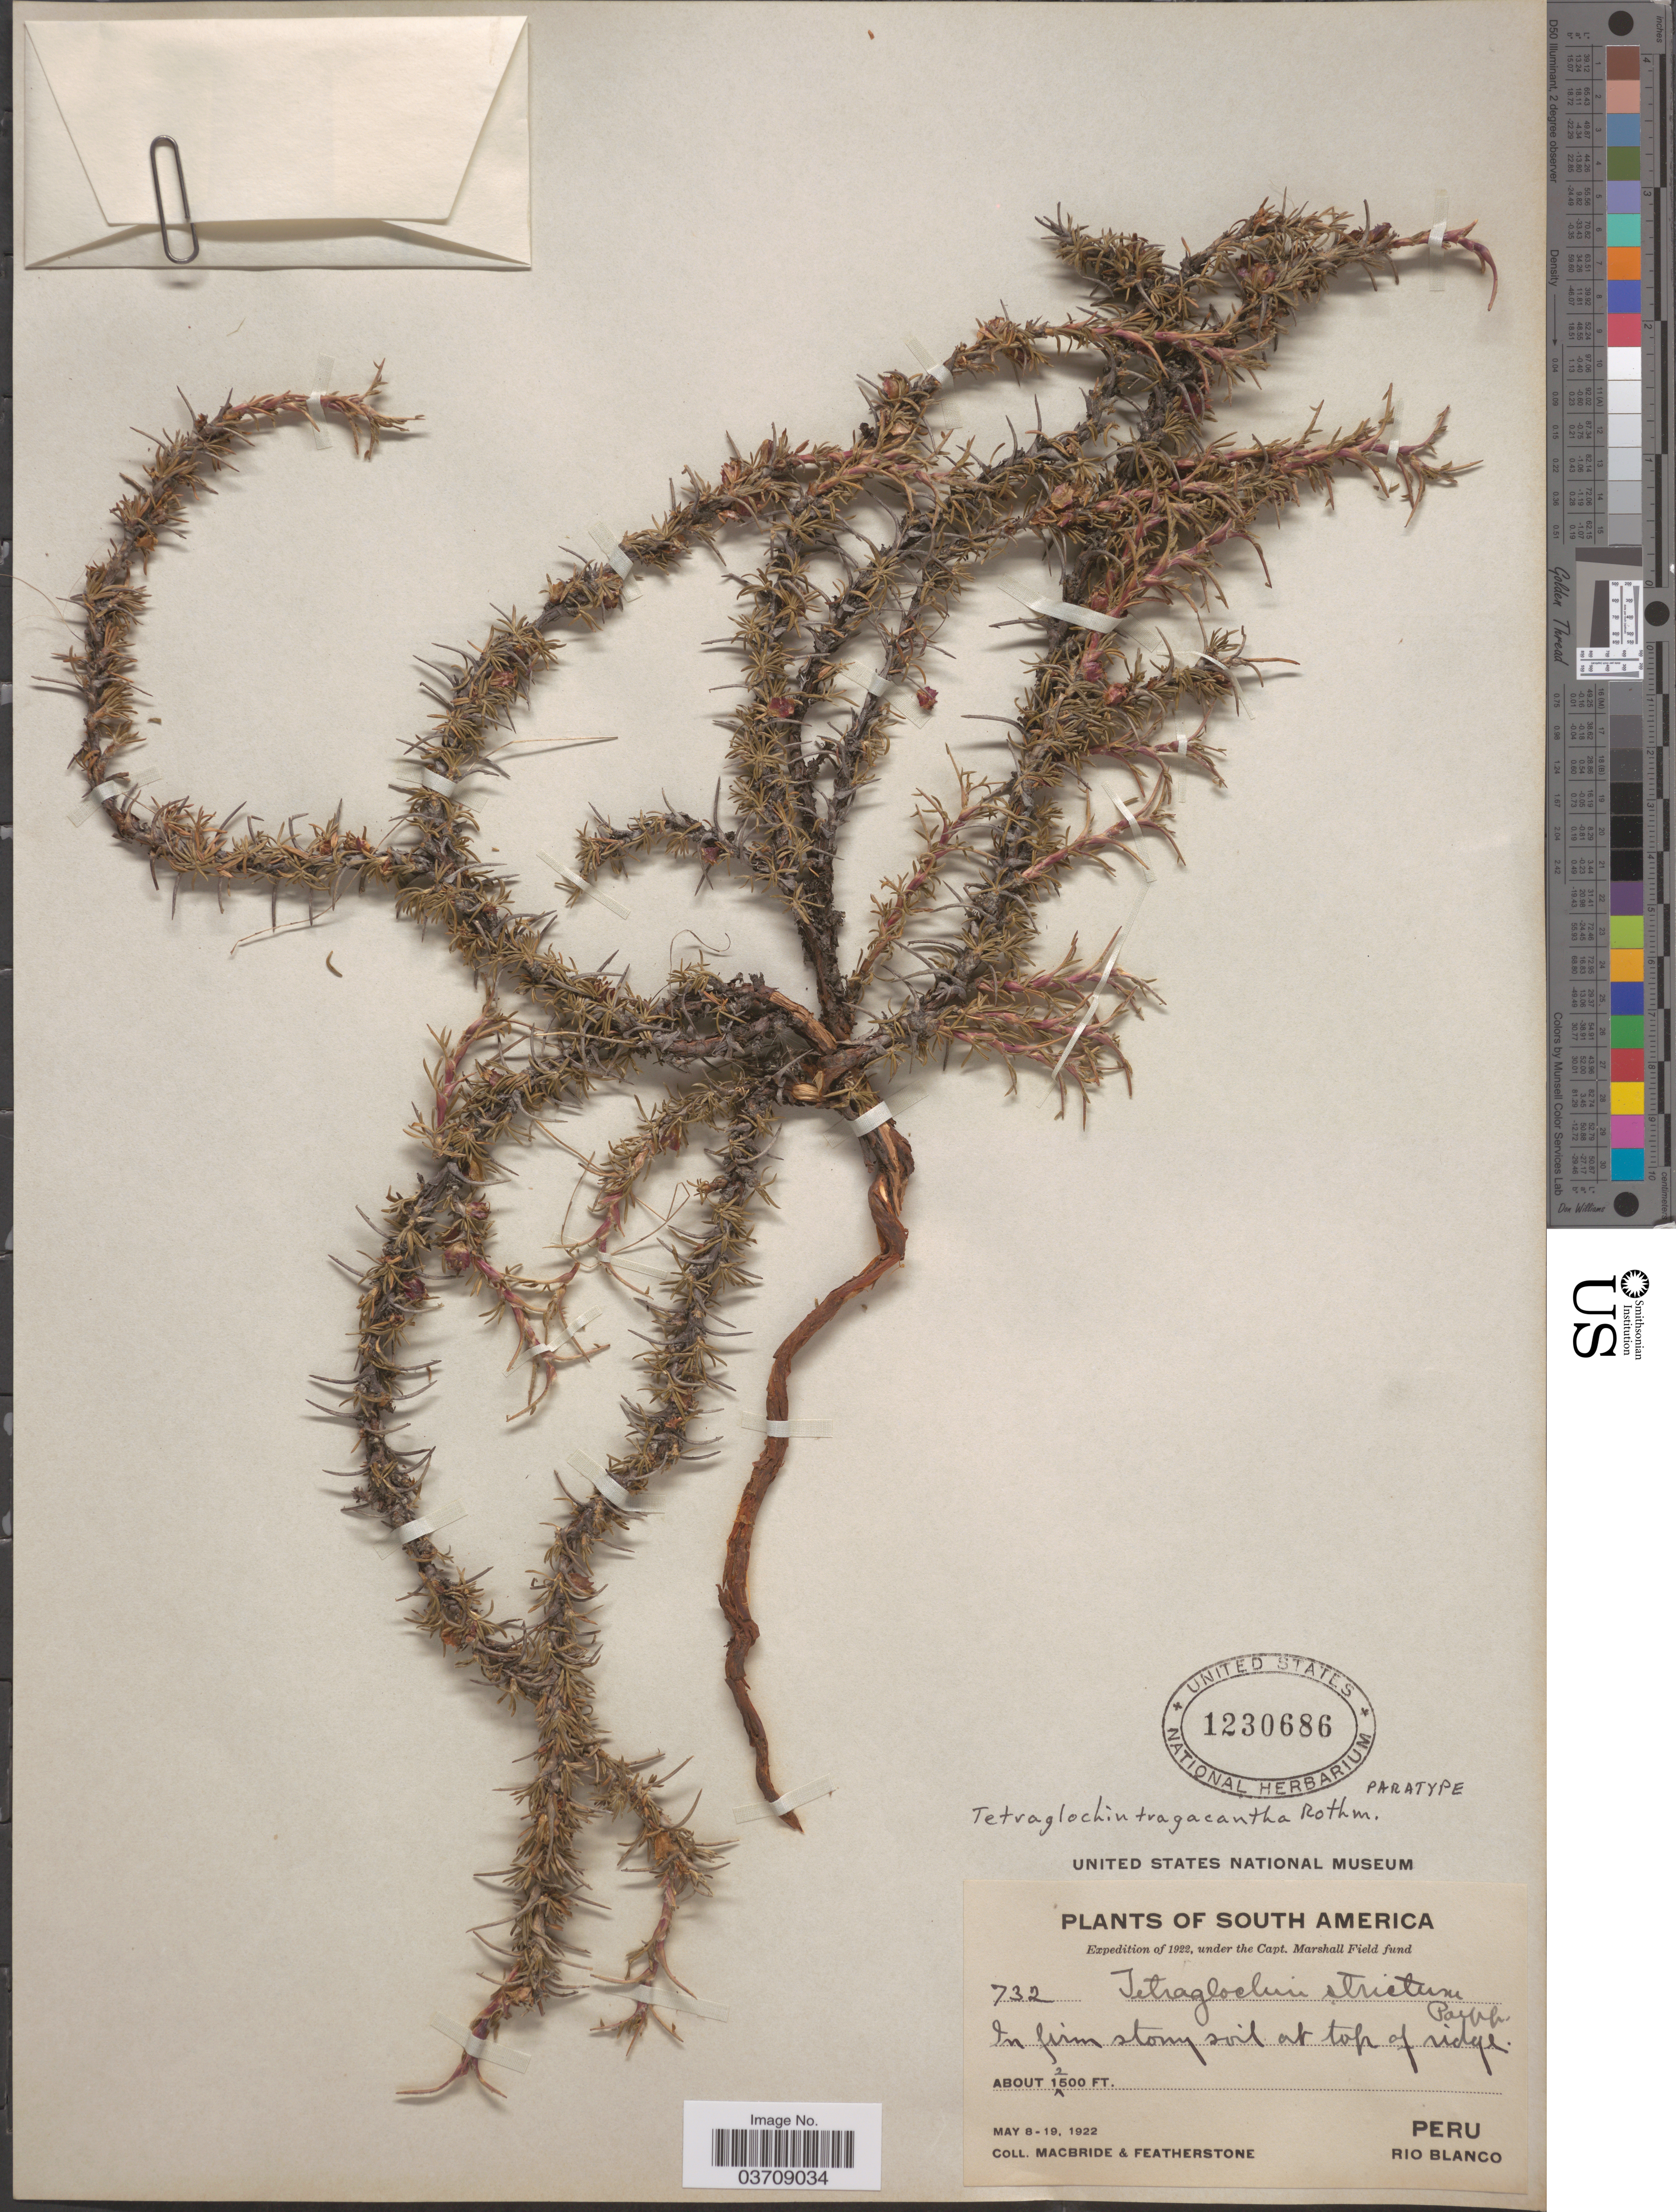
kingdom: Plantae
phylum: Tracheophyta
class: Magnoliopsida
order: Rosales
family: Rosaceae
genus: Tetraglochin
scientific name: Tetraglochin tragacantha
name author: Rothm.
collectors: Macbride, -- & -. Featherstone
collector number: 732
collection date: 1922-05-08/1922-05-19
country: Peru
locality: Rio Blanco.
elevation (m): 3810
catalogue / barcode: US 1230686